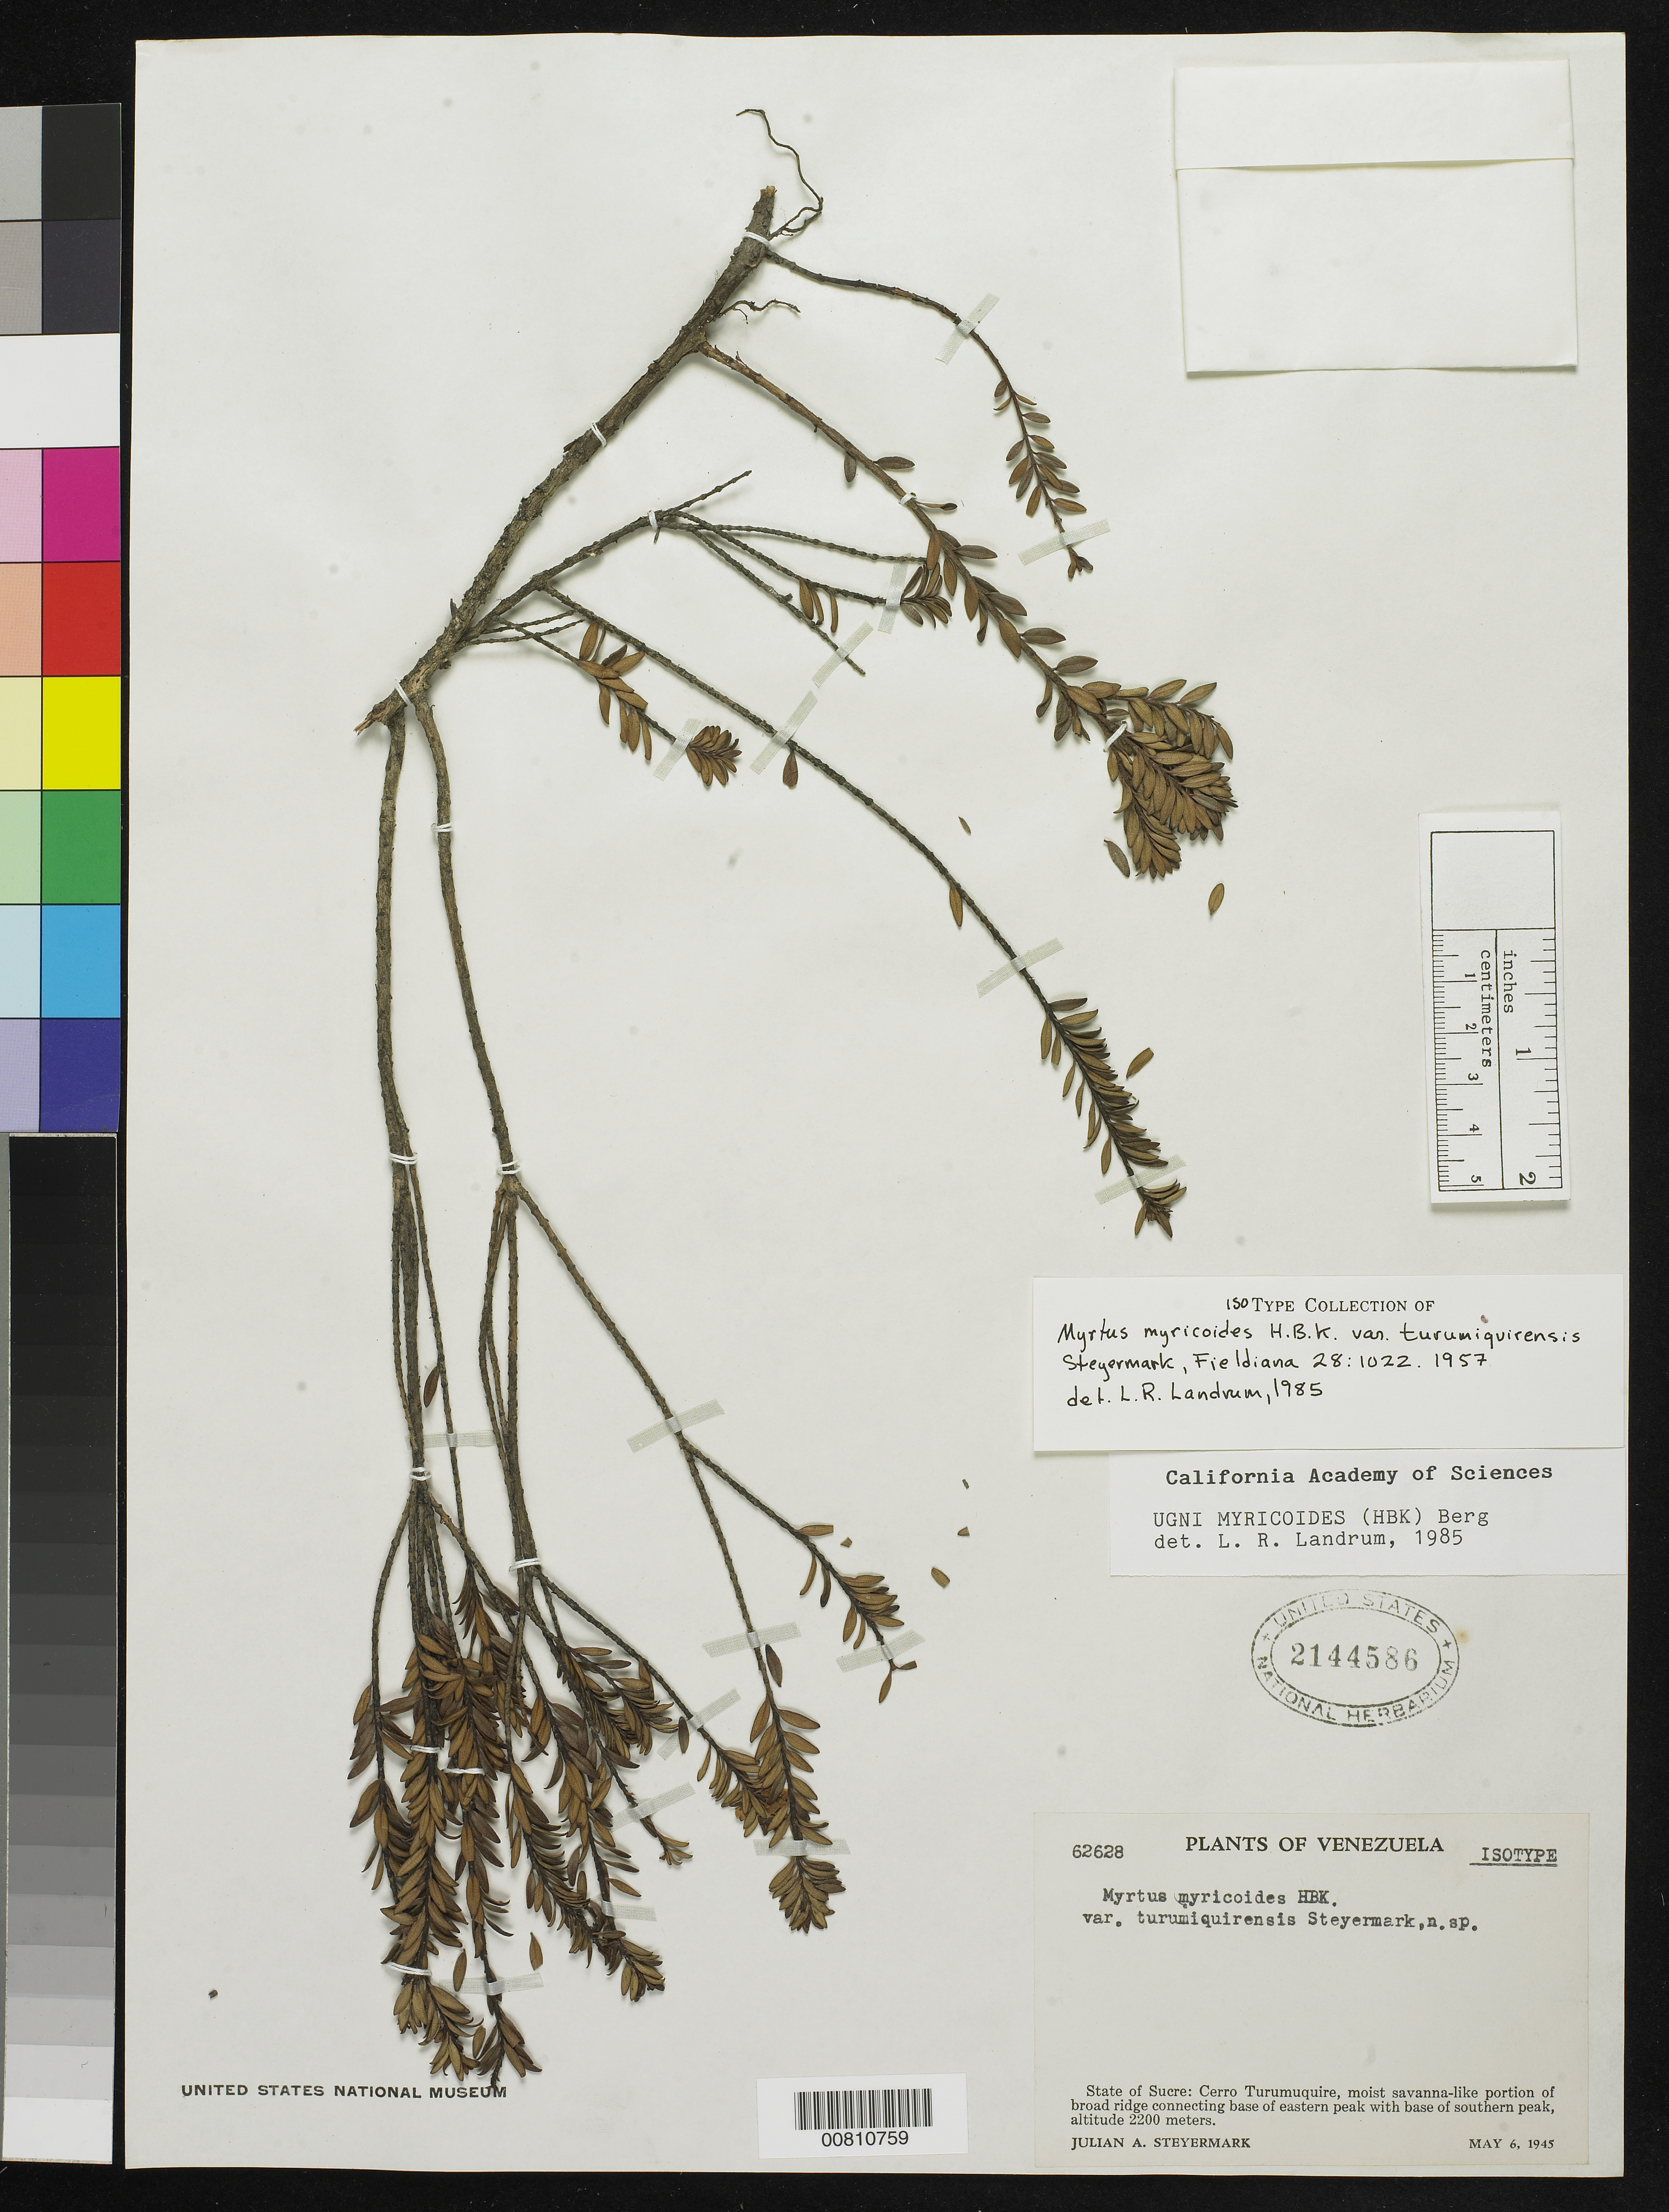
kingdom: Plantae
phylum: Tracheophyta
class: Magnoliopsida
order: Myrtales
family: Myrtaceae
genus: Myrtus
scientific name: Myrtus myricoides var. turumiquirensis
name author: Steyerm.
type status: Isotype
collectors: J. Steyermark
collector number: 62628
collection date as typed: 06 May 1945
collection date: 1945-05-06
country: Venezuela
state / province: Sucre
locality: Cerro Turumuquire.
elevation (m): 2200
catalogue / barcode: US 2144586